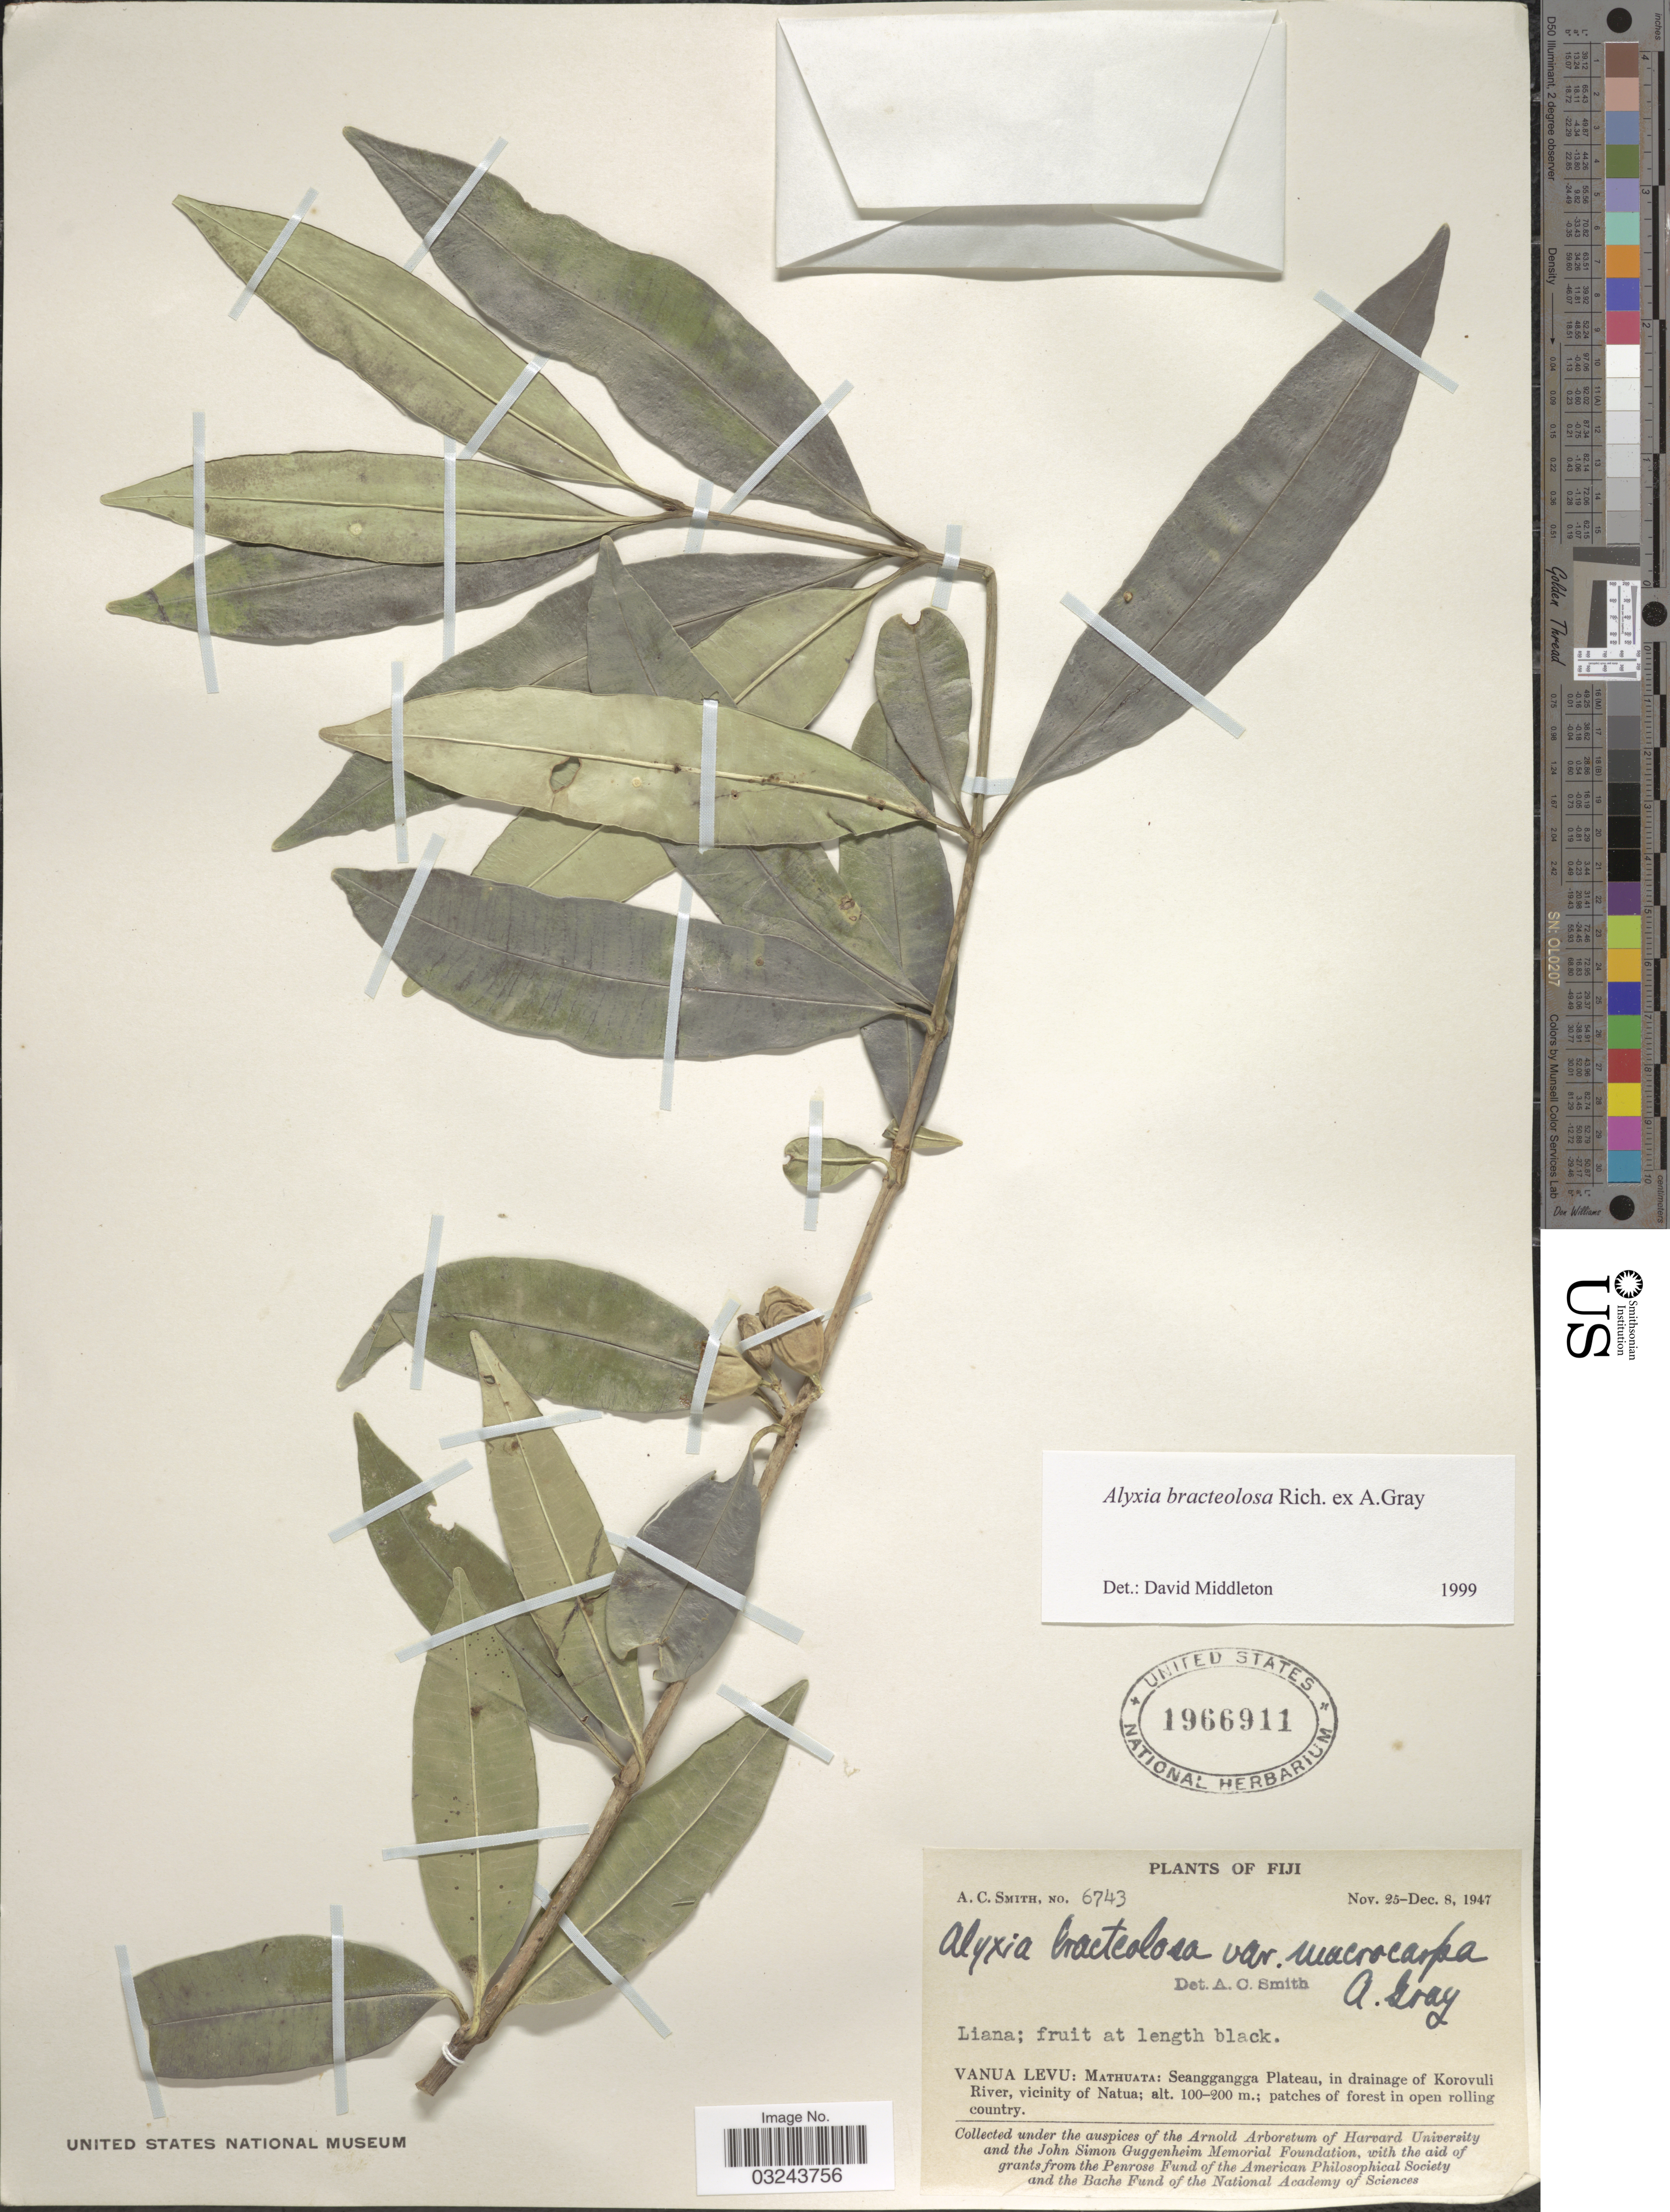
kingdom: Plantae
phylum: Tracheophyta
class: Magnoliopsida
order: Gentianales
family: Apocynaceae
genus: Alyxia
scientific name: Alyxia bracteolosa var. angustifolia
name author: A. Gray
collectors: A. C. Smith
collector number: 6743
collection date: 1947-11-25/1947-12-08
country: Fiji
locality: Vanua Levu: Mathuata: Seanggangga Plateau, in drainage of Korovuli River, vicinity of Natua.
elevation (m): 100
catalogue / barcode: US 1966911